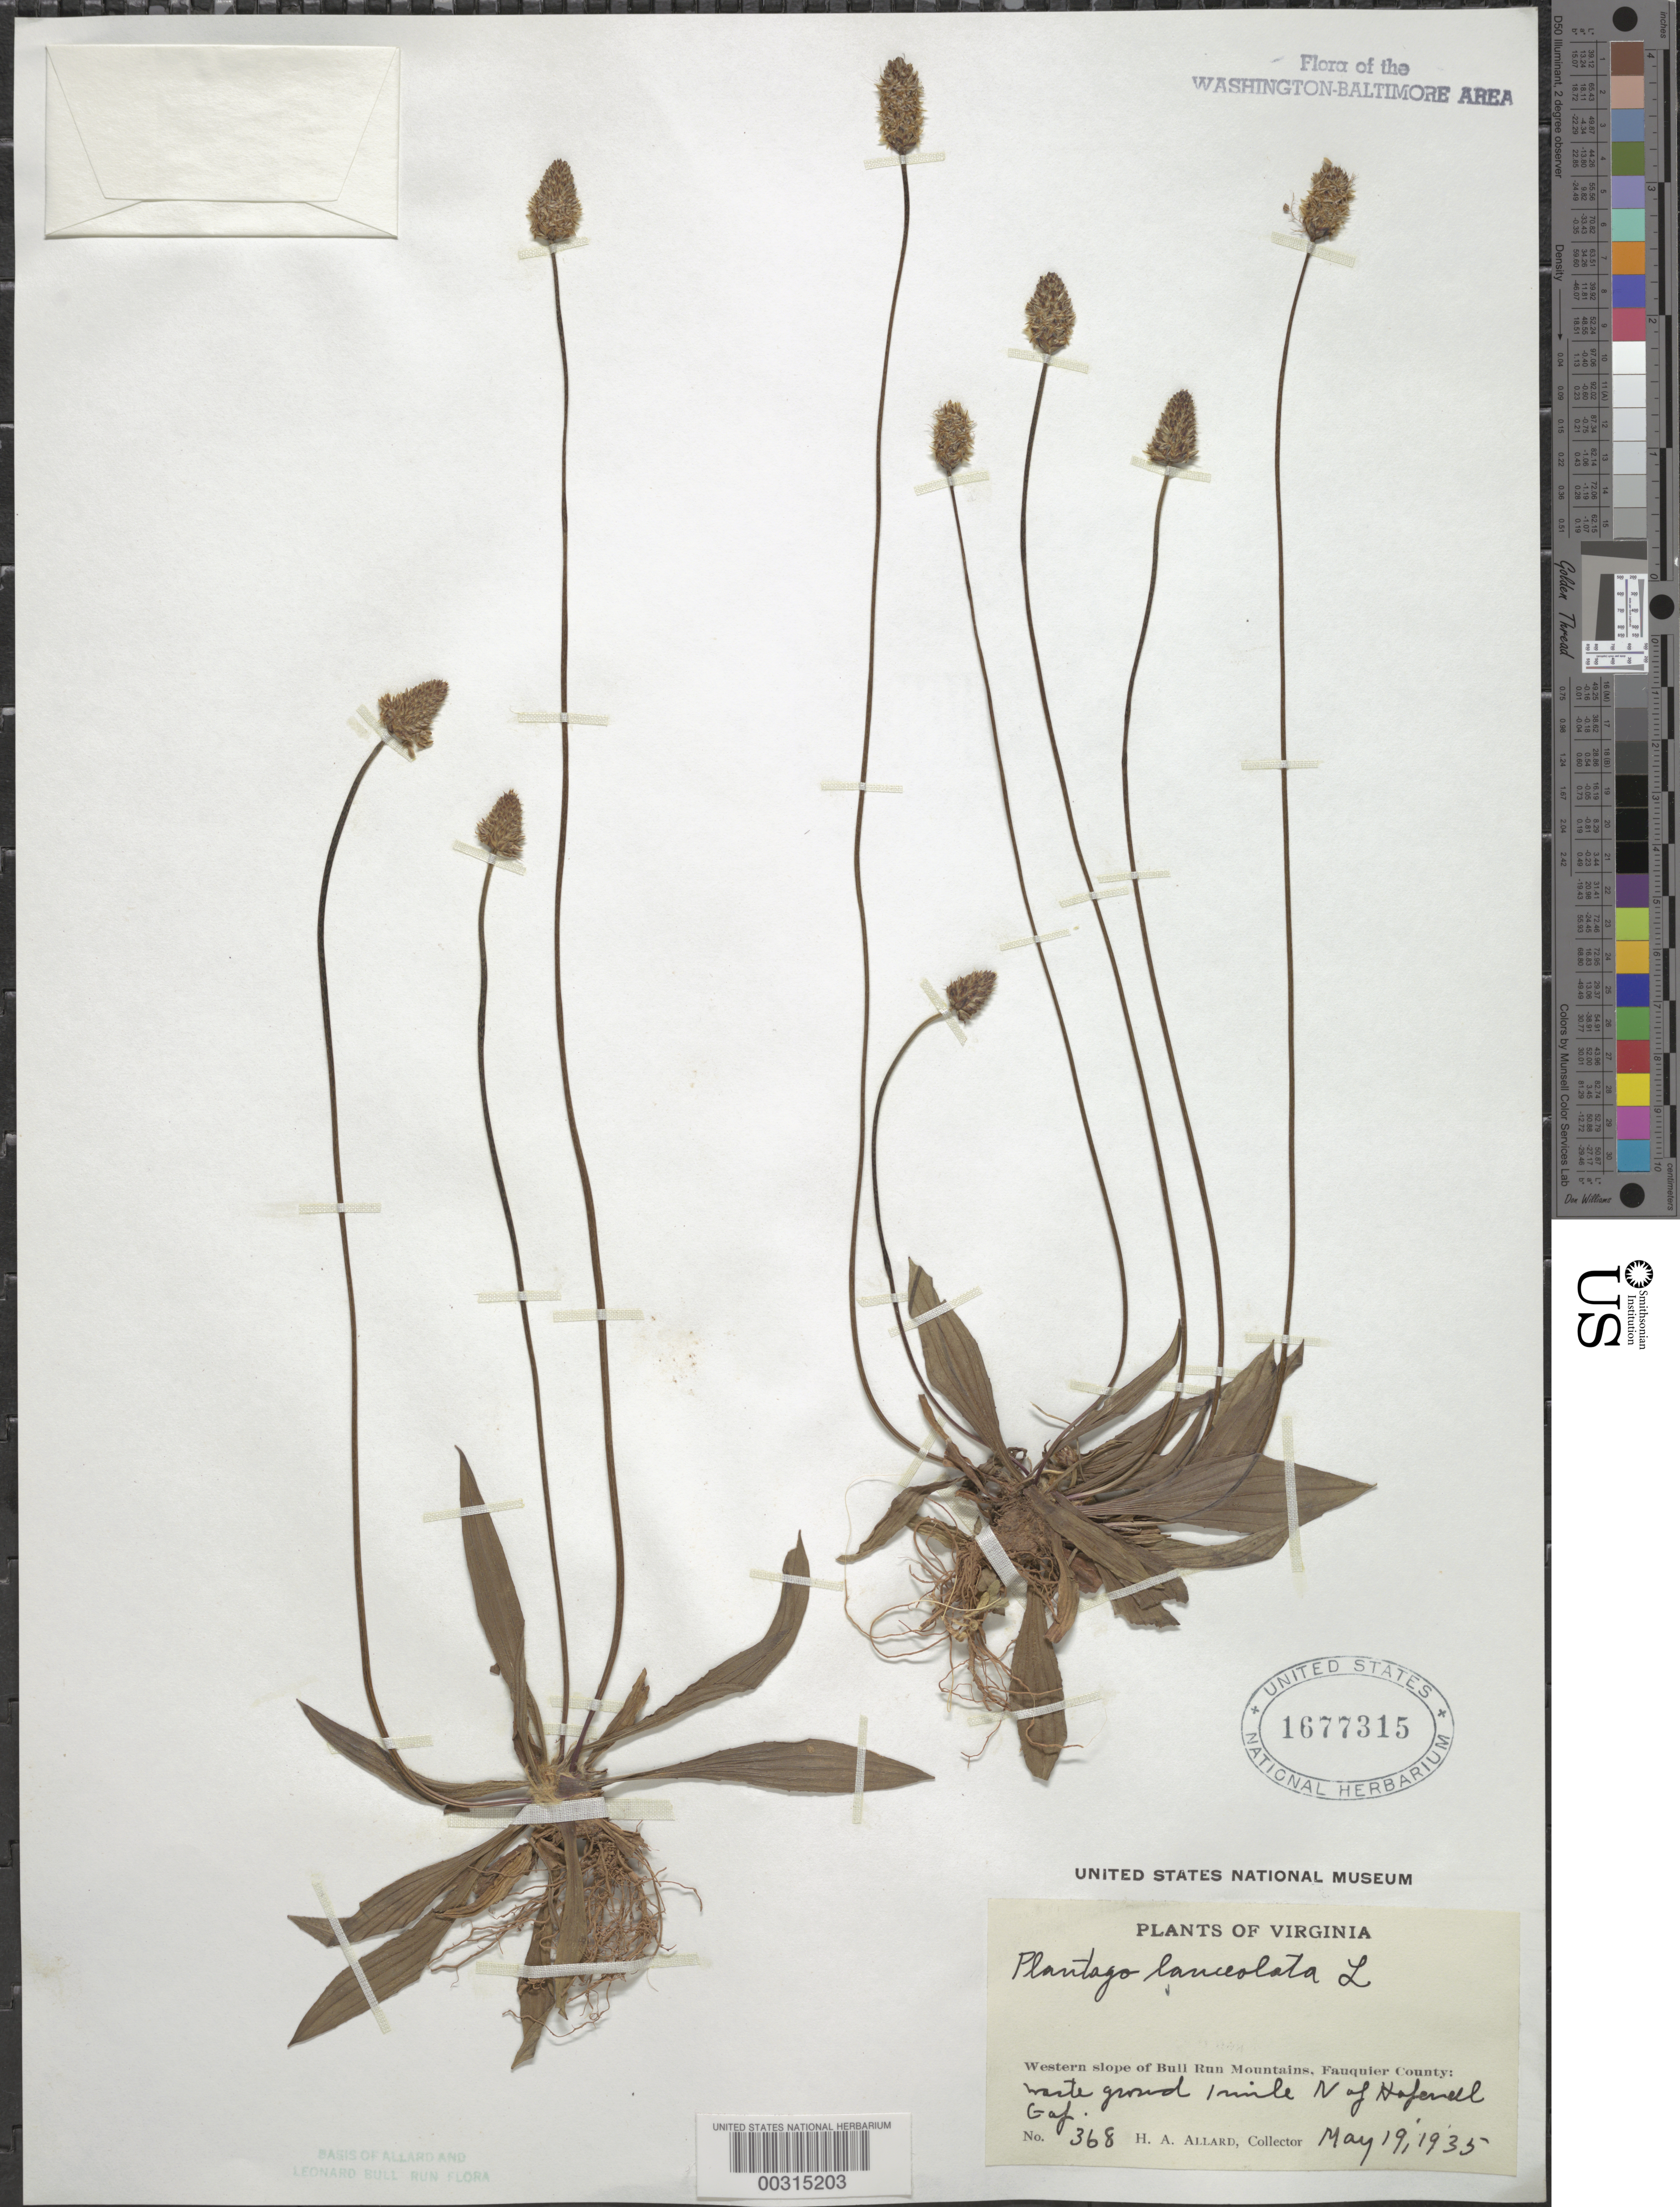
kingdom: Plantae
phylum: Tracheophyta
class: Magnoliopsida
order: Lamiales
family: Plantaginaceae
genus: Plantago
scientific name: Plantago lanceolata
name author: L.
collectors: H. A. Allard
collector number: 368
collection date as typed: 19 May 1935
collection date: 1935-05-19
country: United States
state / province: Virginia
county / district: Fauquier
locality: Hopewell Gap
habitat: Waste ground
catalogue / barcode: US 1677315